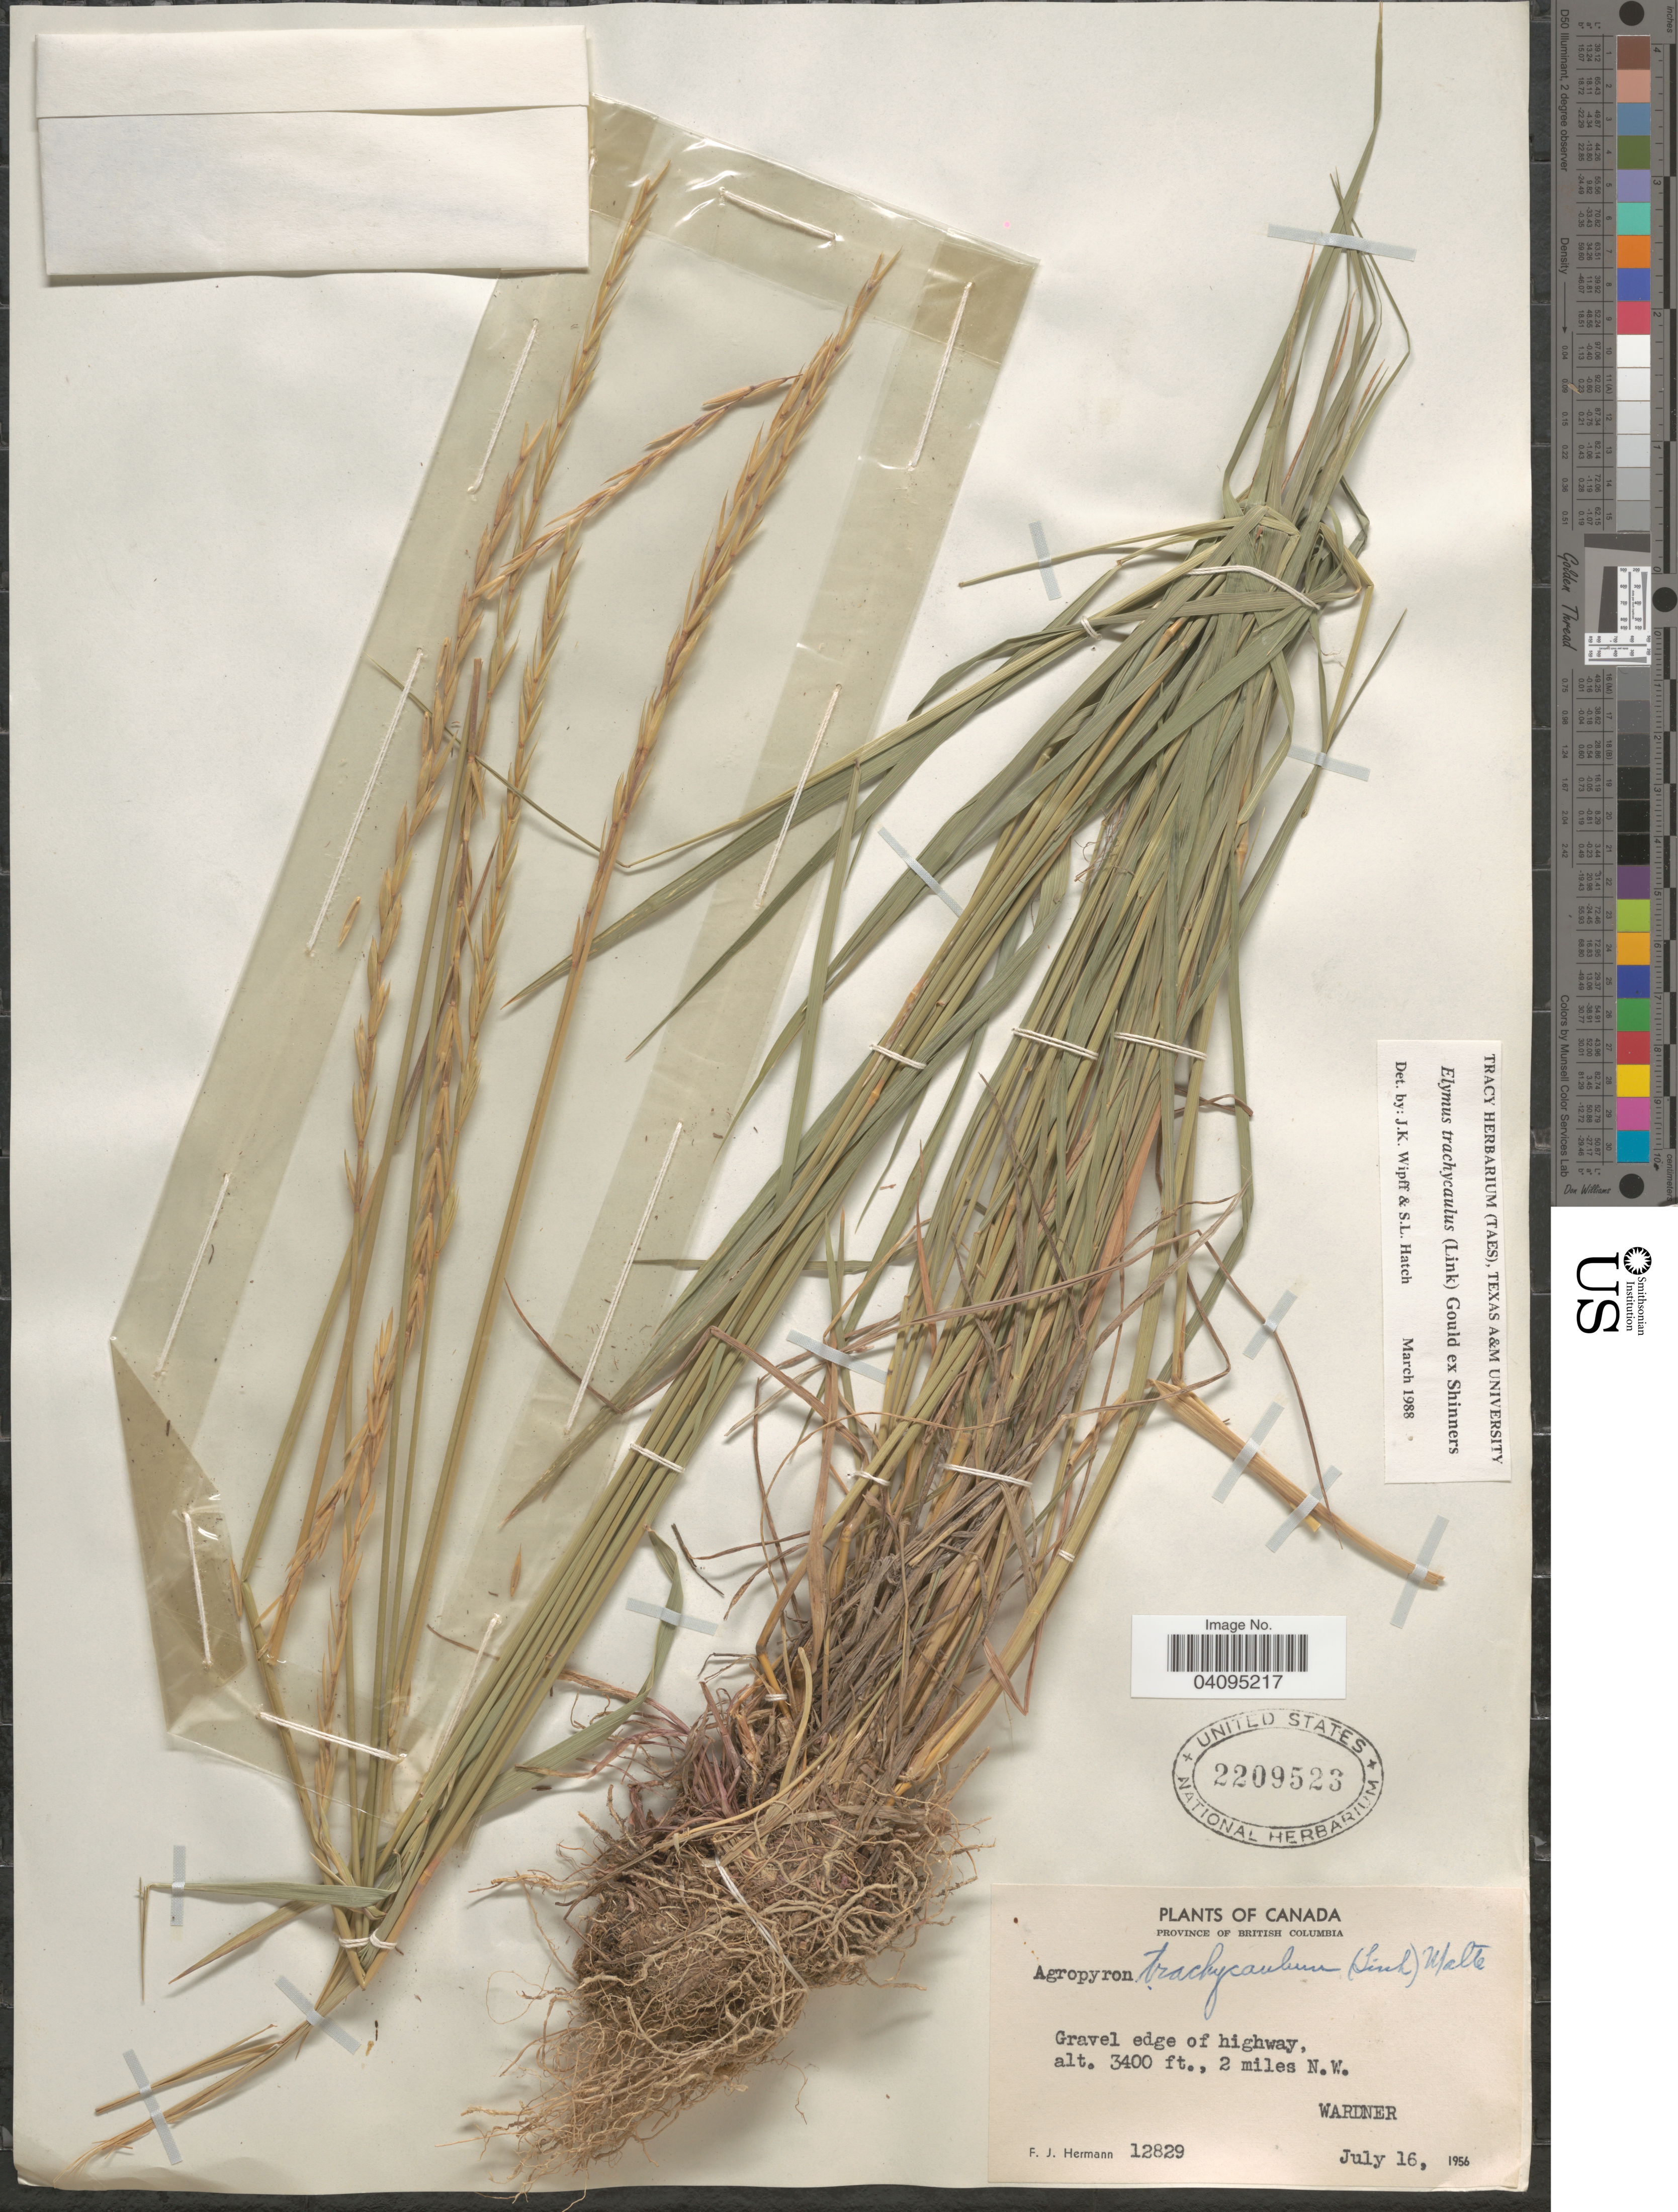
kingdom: Plantae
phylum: Tracheophyta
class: Liliopsida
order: Poales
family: Poaceae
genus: Elymus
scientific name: Elymus trachycaulus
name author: (Link) Gould ex Shinners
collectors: F. J. Hermann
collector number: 12829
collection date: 1956-07-16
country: Canada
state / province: British Columbia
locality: Gravel edge of highway, 2 miles N.W. Wardner.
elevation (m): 1036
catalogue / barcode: US 2209523